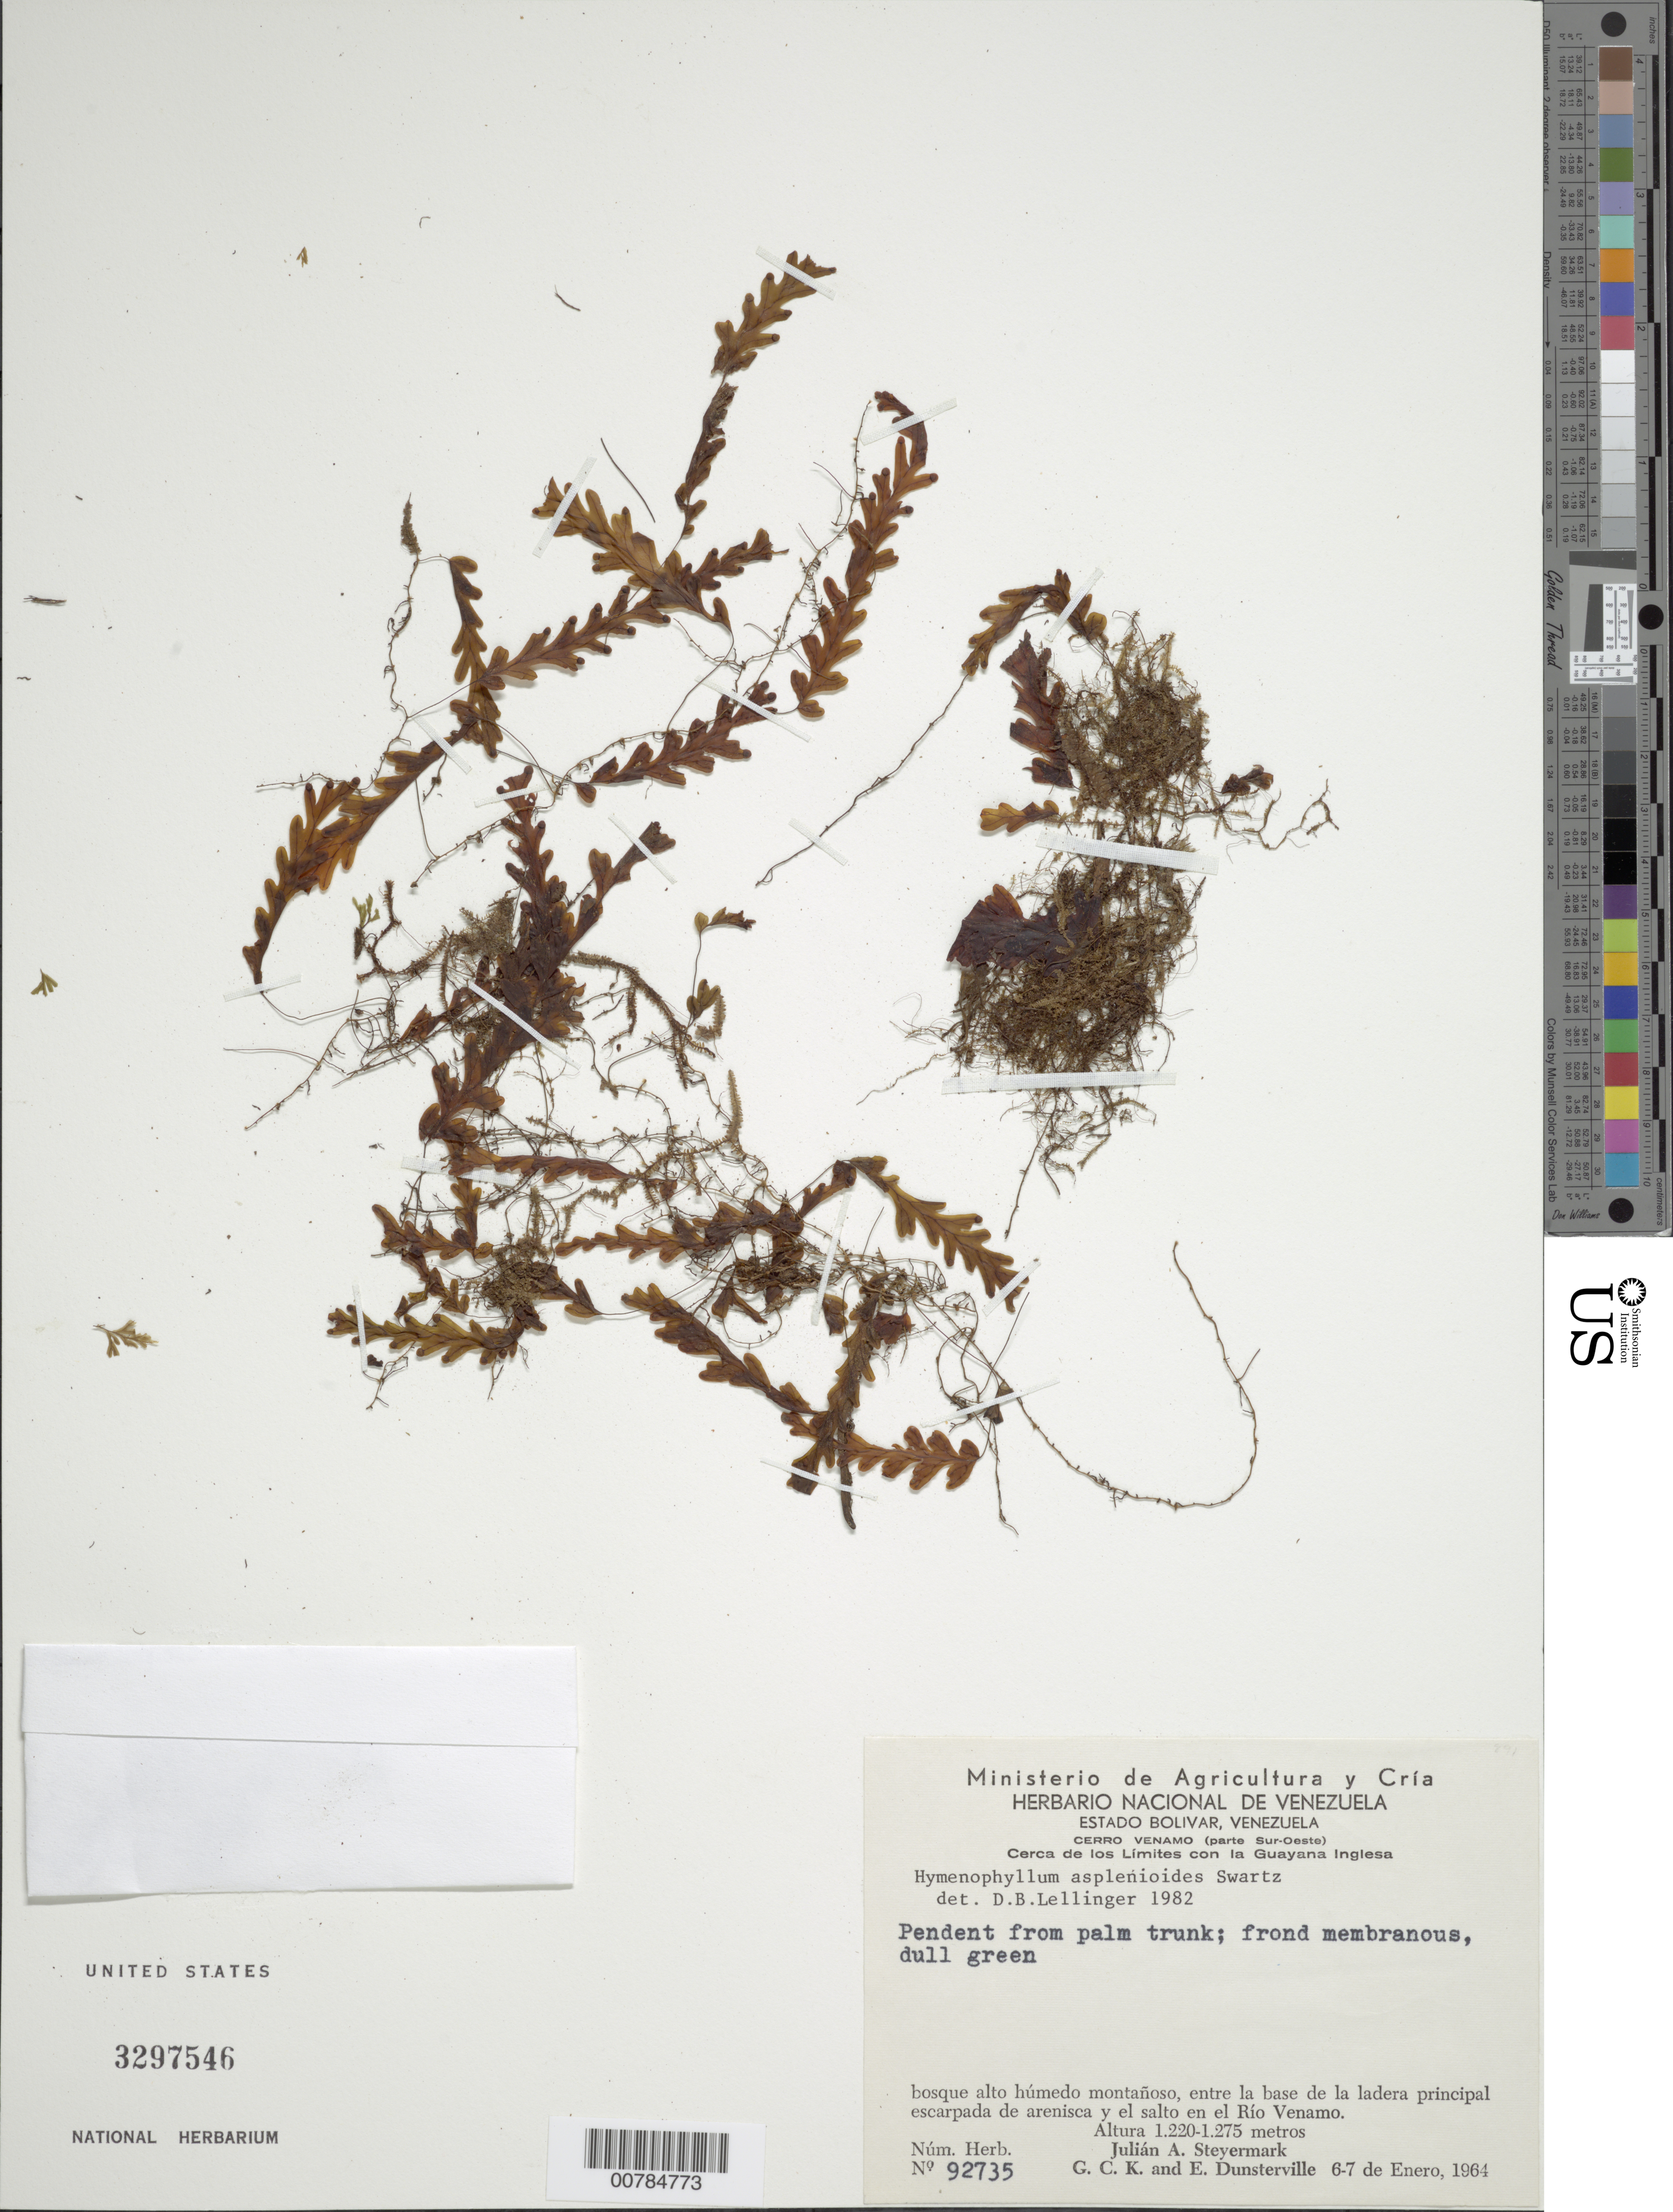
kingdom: Plantae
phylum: Tracheophyta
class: Polypodiopsida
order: Hymenophyllales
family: Hymenophyllaceae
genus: Hymenophyllum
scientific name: Hymenophyllum asplenioides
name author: (Sw.) Sw.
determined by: Lellinger, David B., (BOT), Smithsonian Institution - National Museum of Natural History (UNITED STATES)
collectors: J. Steyermark, G. C. K. Dunsterville & E. Dunsterville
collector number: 92735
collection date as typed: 6-Jan-64 to 7-Jan-64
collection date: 1964-01-06/1964-01-07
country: Venezuela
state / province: Bolívar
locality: Cerro Venamo, Río Venamo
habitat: Bosque alto húmedo montañoso, entre la base de la ladrea principal escarpada de arenisca y el salto en el Río Venamo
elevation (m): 1220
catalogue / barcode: US 3297546